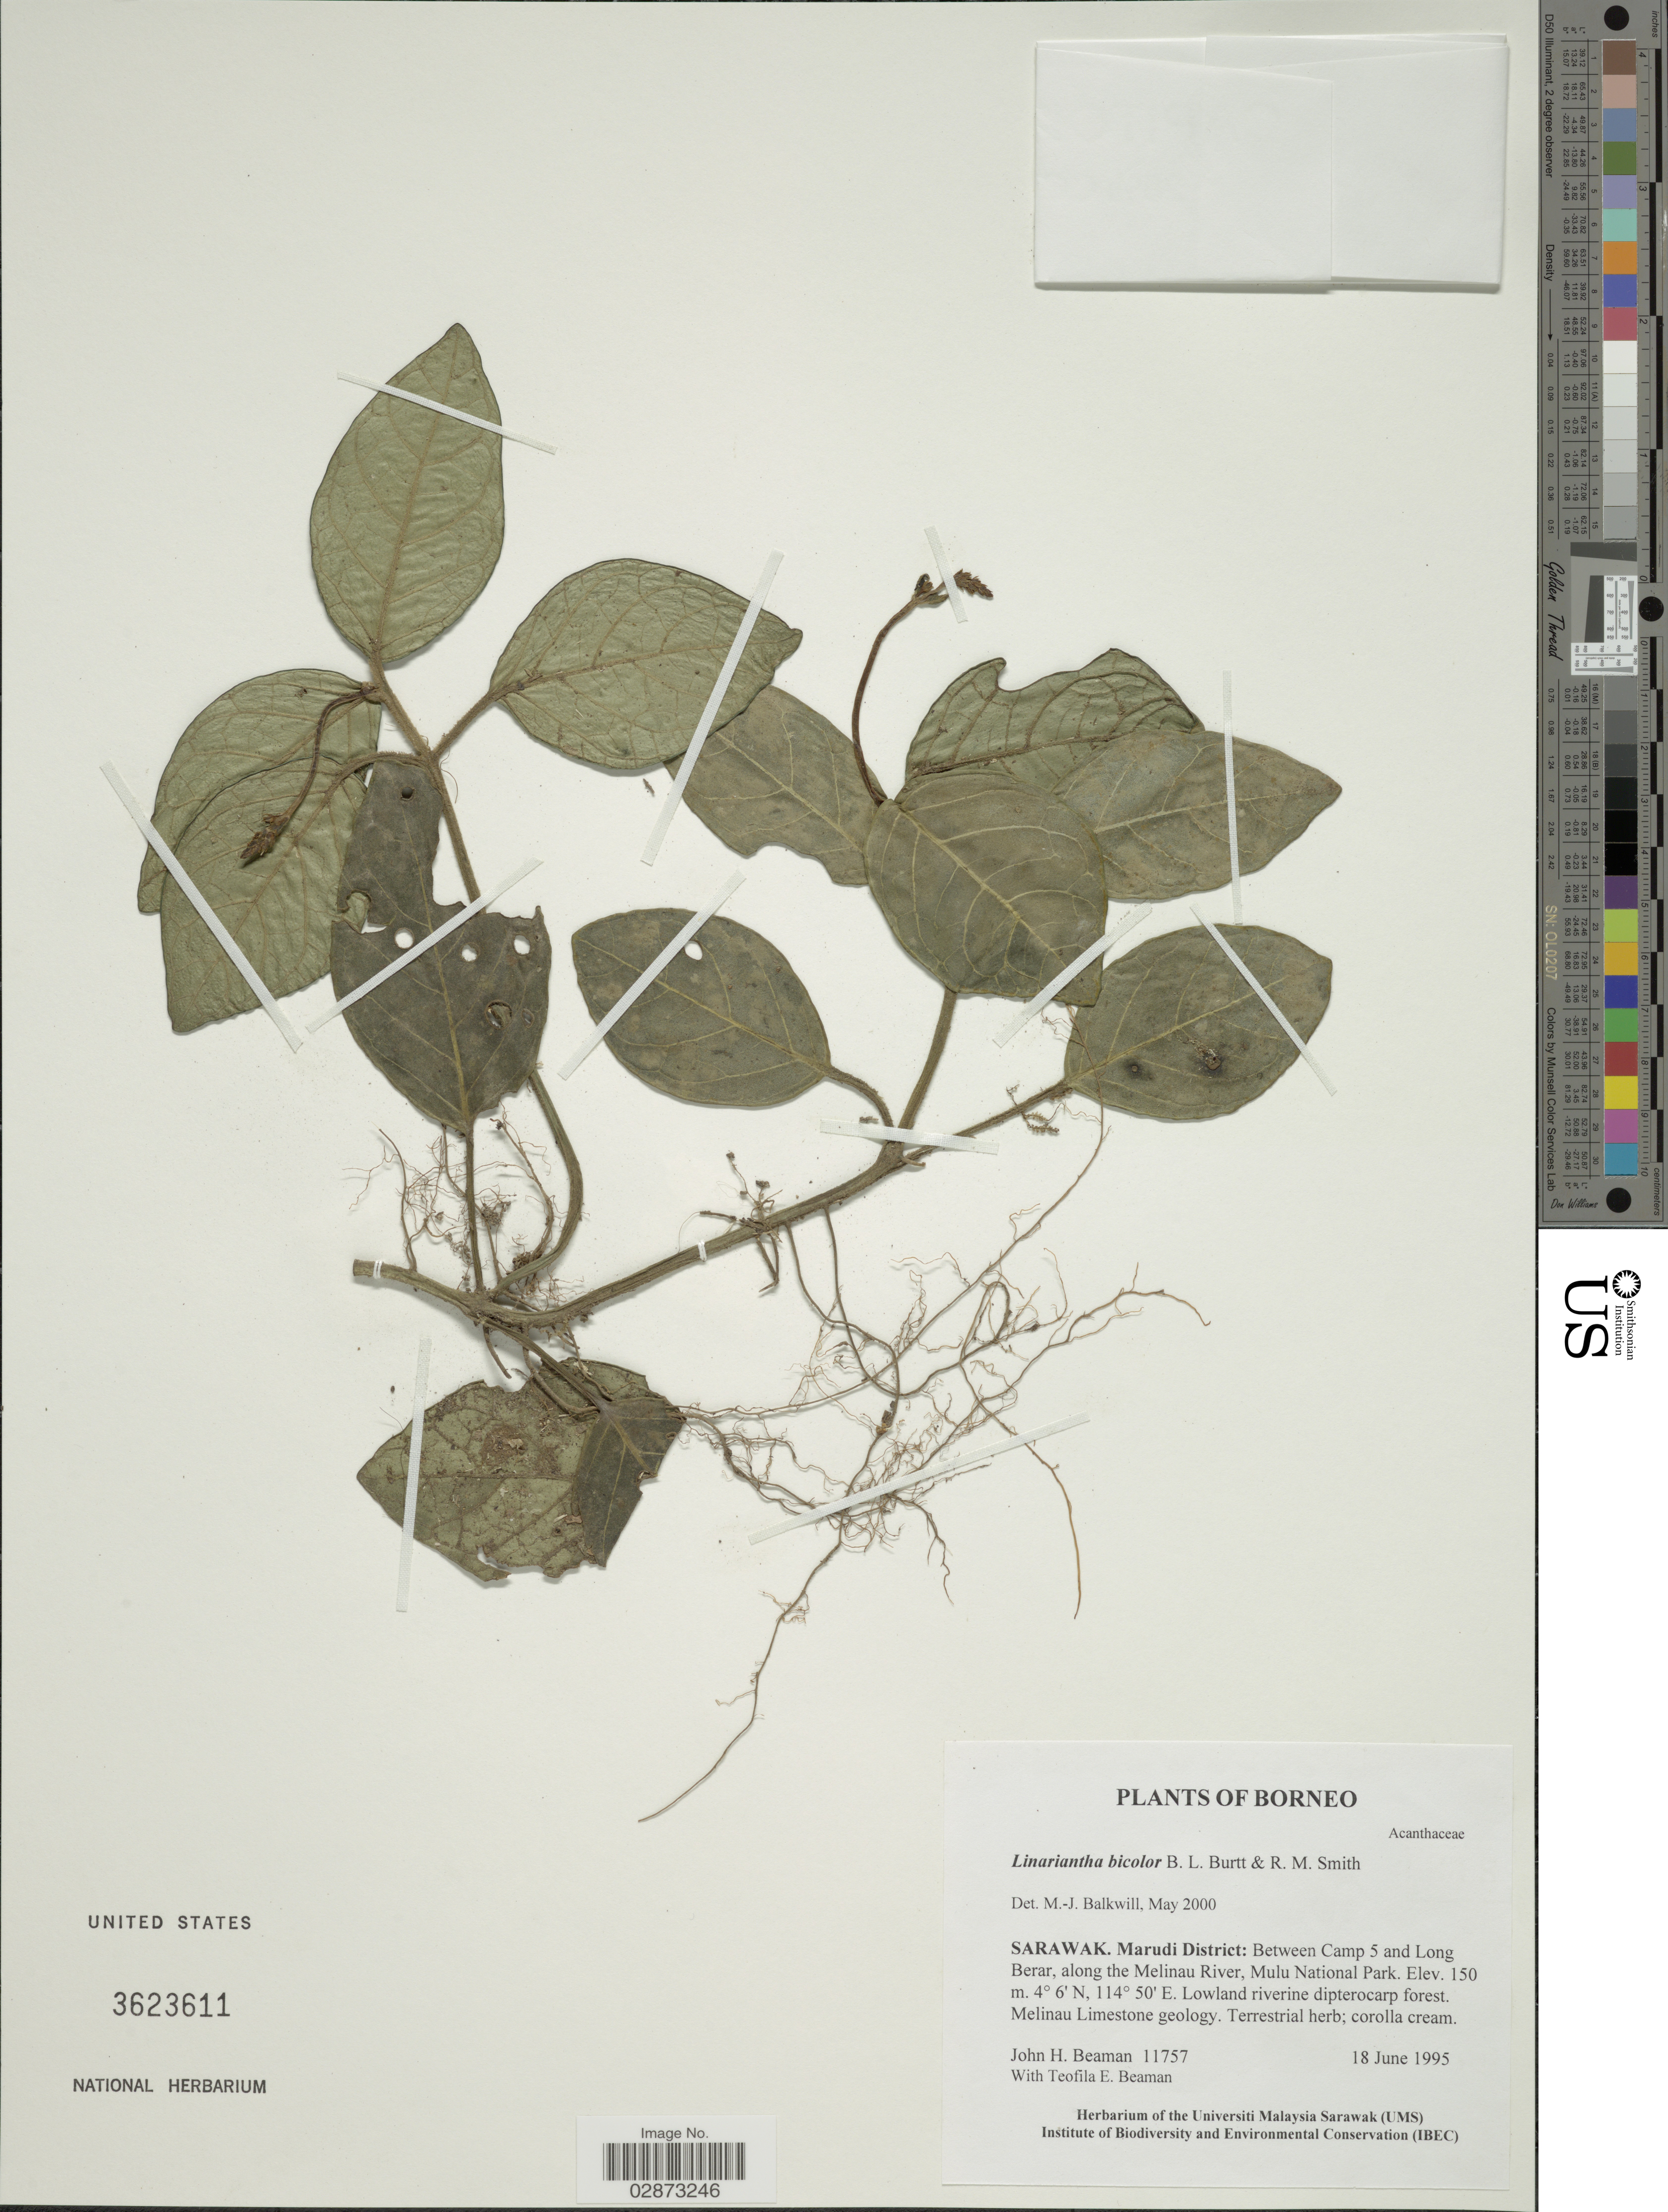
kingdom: Plantae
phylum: Tracheophyta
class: Magnoliopsida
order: Lamiales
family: Acanthaceae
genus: Linariantha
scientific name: Linariantha bicolor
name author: B.L. Burtt & R.M. Sm.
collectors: J. H. Beaman & T. E. Beaman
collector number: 11757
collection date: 1995-06-18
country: Malaysia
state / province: Sarawak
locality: Marudi District: Between Camp 5 and Long Berar, along the Melinau River, Mulu National Park. Borneo.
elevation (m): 150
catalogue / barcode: US 3623611